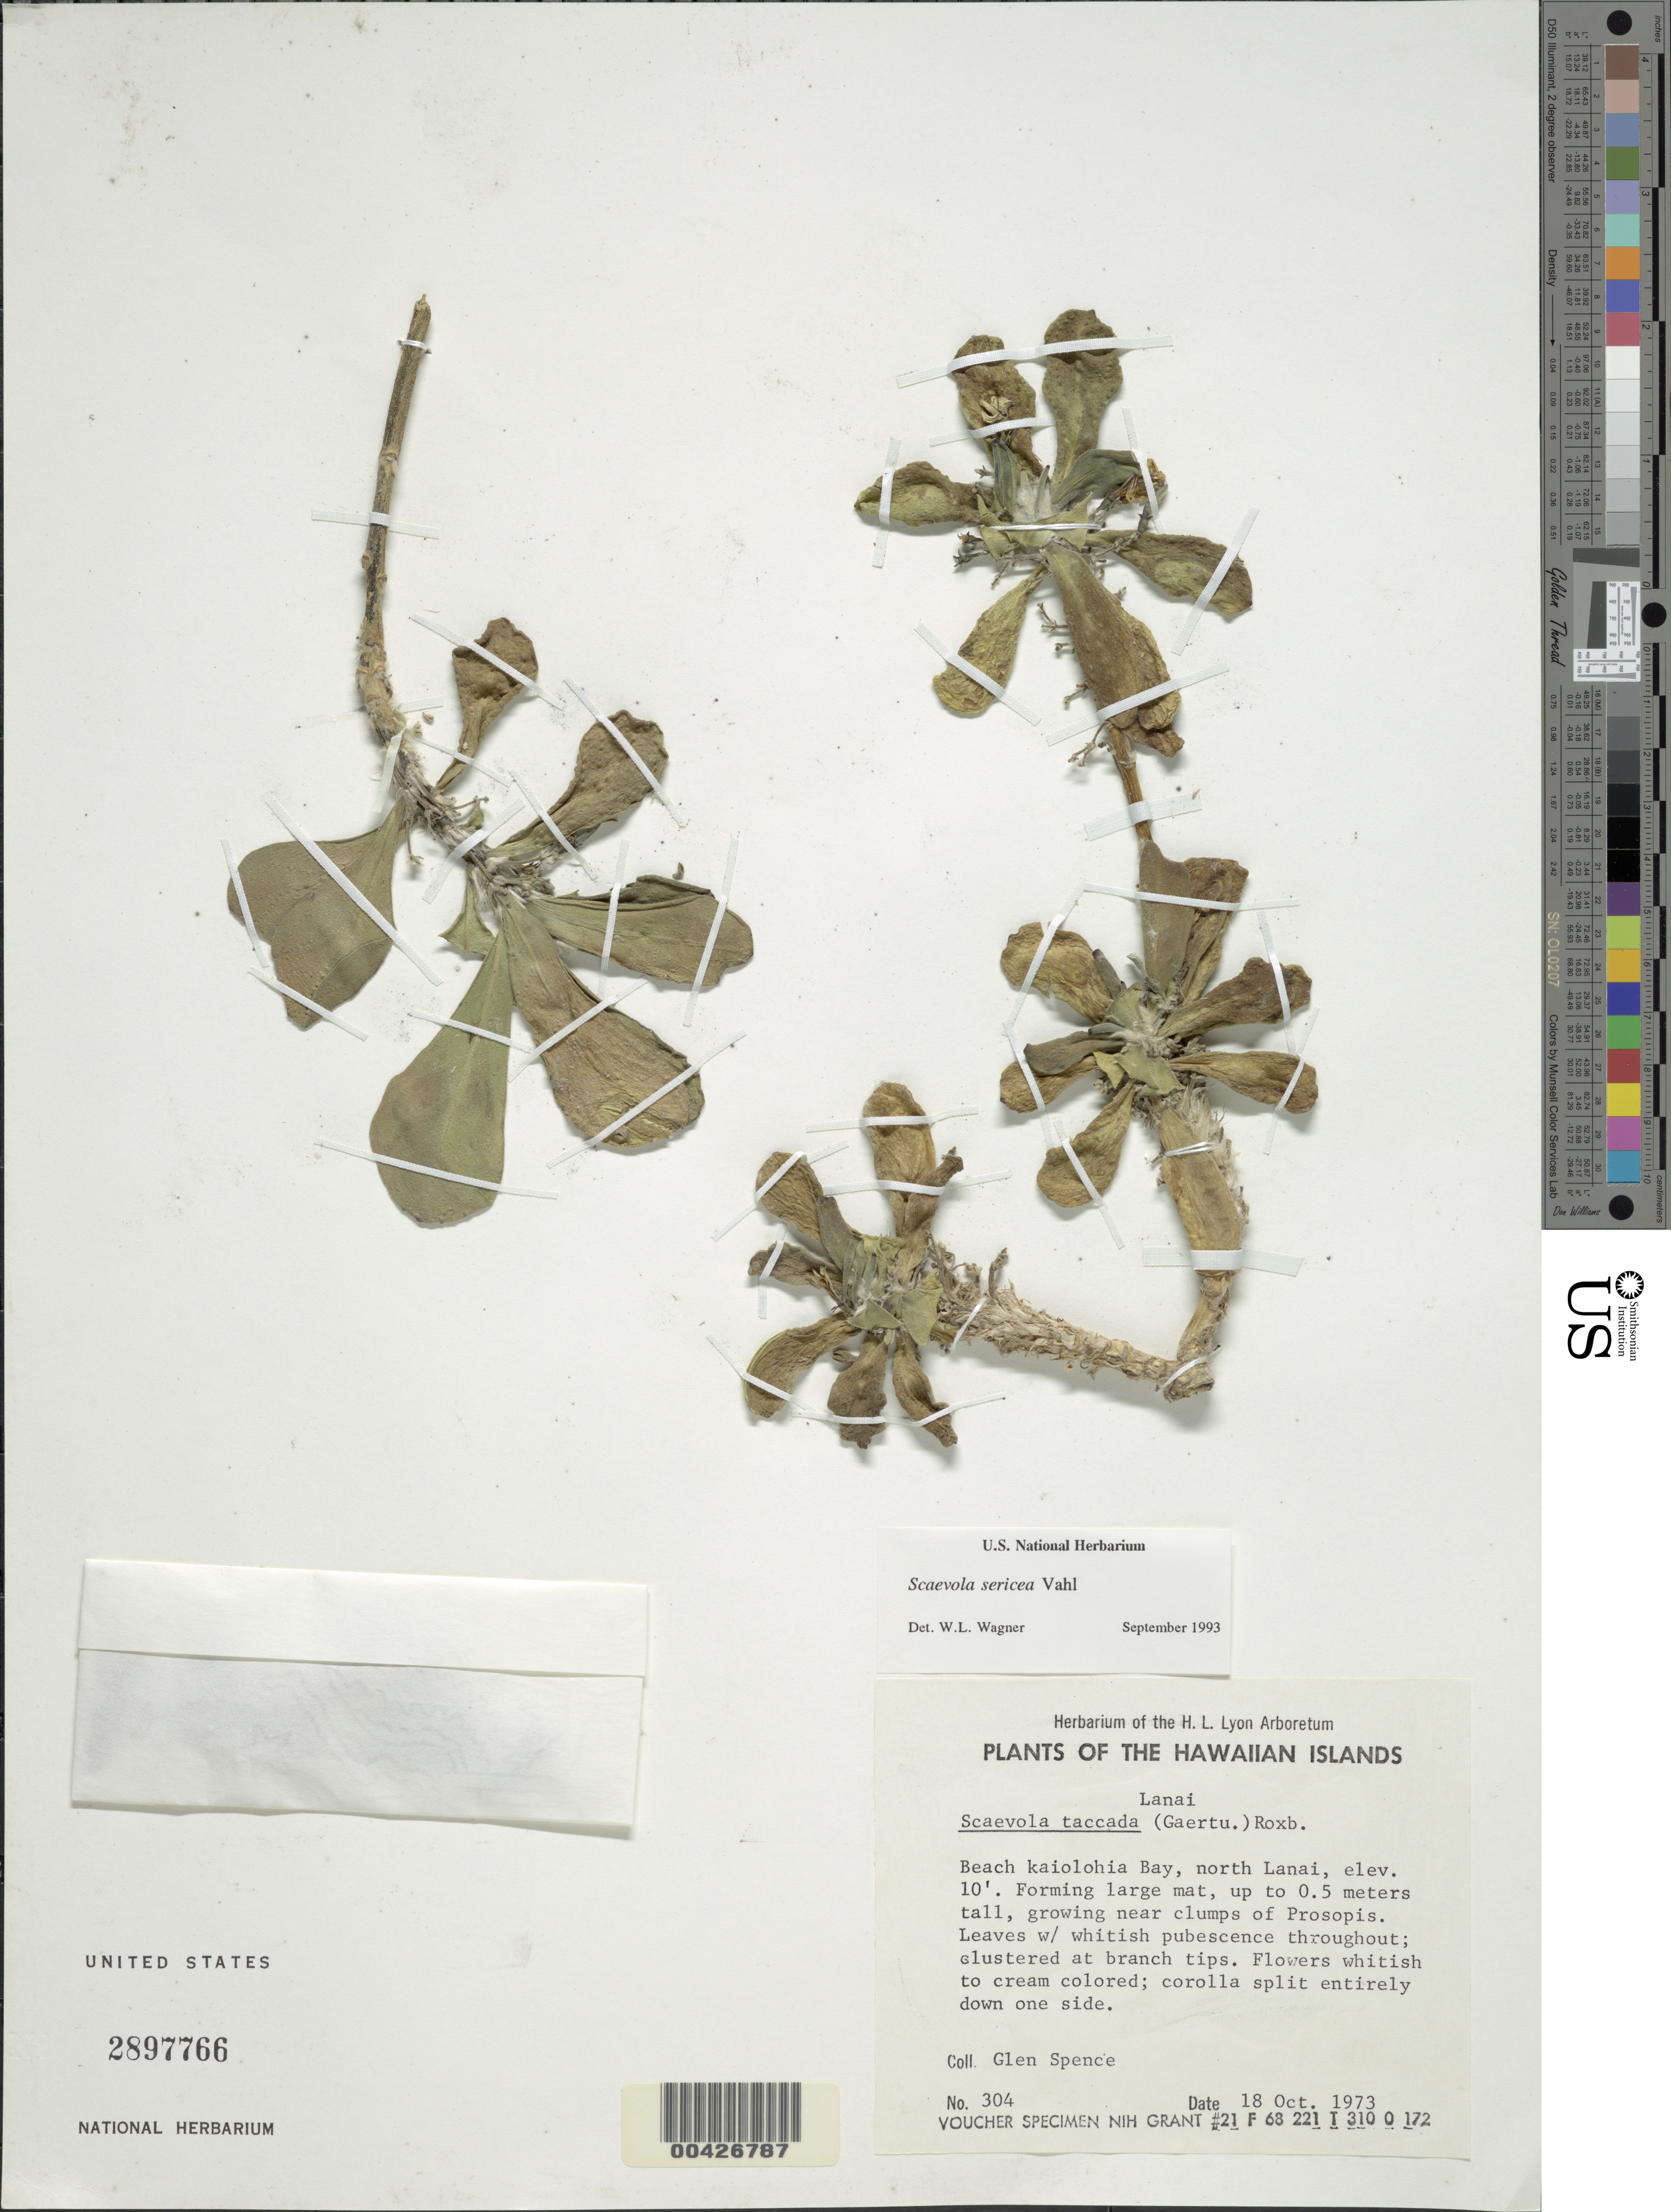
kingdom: Plantae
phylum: Tracheophyta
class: Magnoliopsida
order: Asterales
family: Goodeniaceae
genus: Scaevola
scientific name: Scaevola taccada var. taccada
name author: (Gaertn.) Roxb.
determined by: Wagner, W. L., (BOT), Smithsonian Institution - National Museum of Natural History (UNITED STATES)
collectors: G. Spence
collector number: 304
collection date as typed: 18 Oct 1973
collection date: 1973-10-18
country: United States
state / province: Hawaii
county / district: Maui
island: Lana'i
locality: Beach Kaiolohia Bay, north Lanai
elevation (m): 3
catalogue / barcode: US 2897766